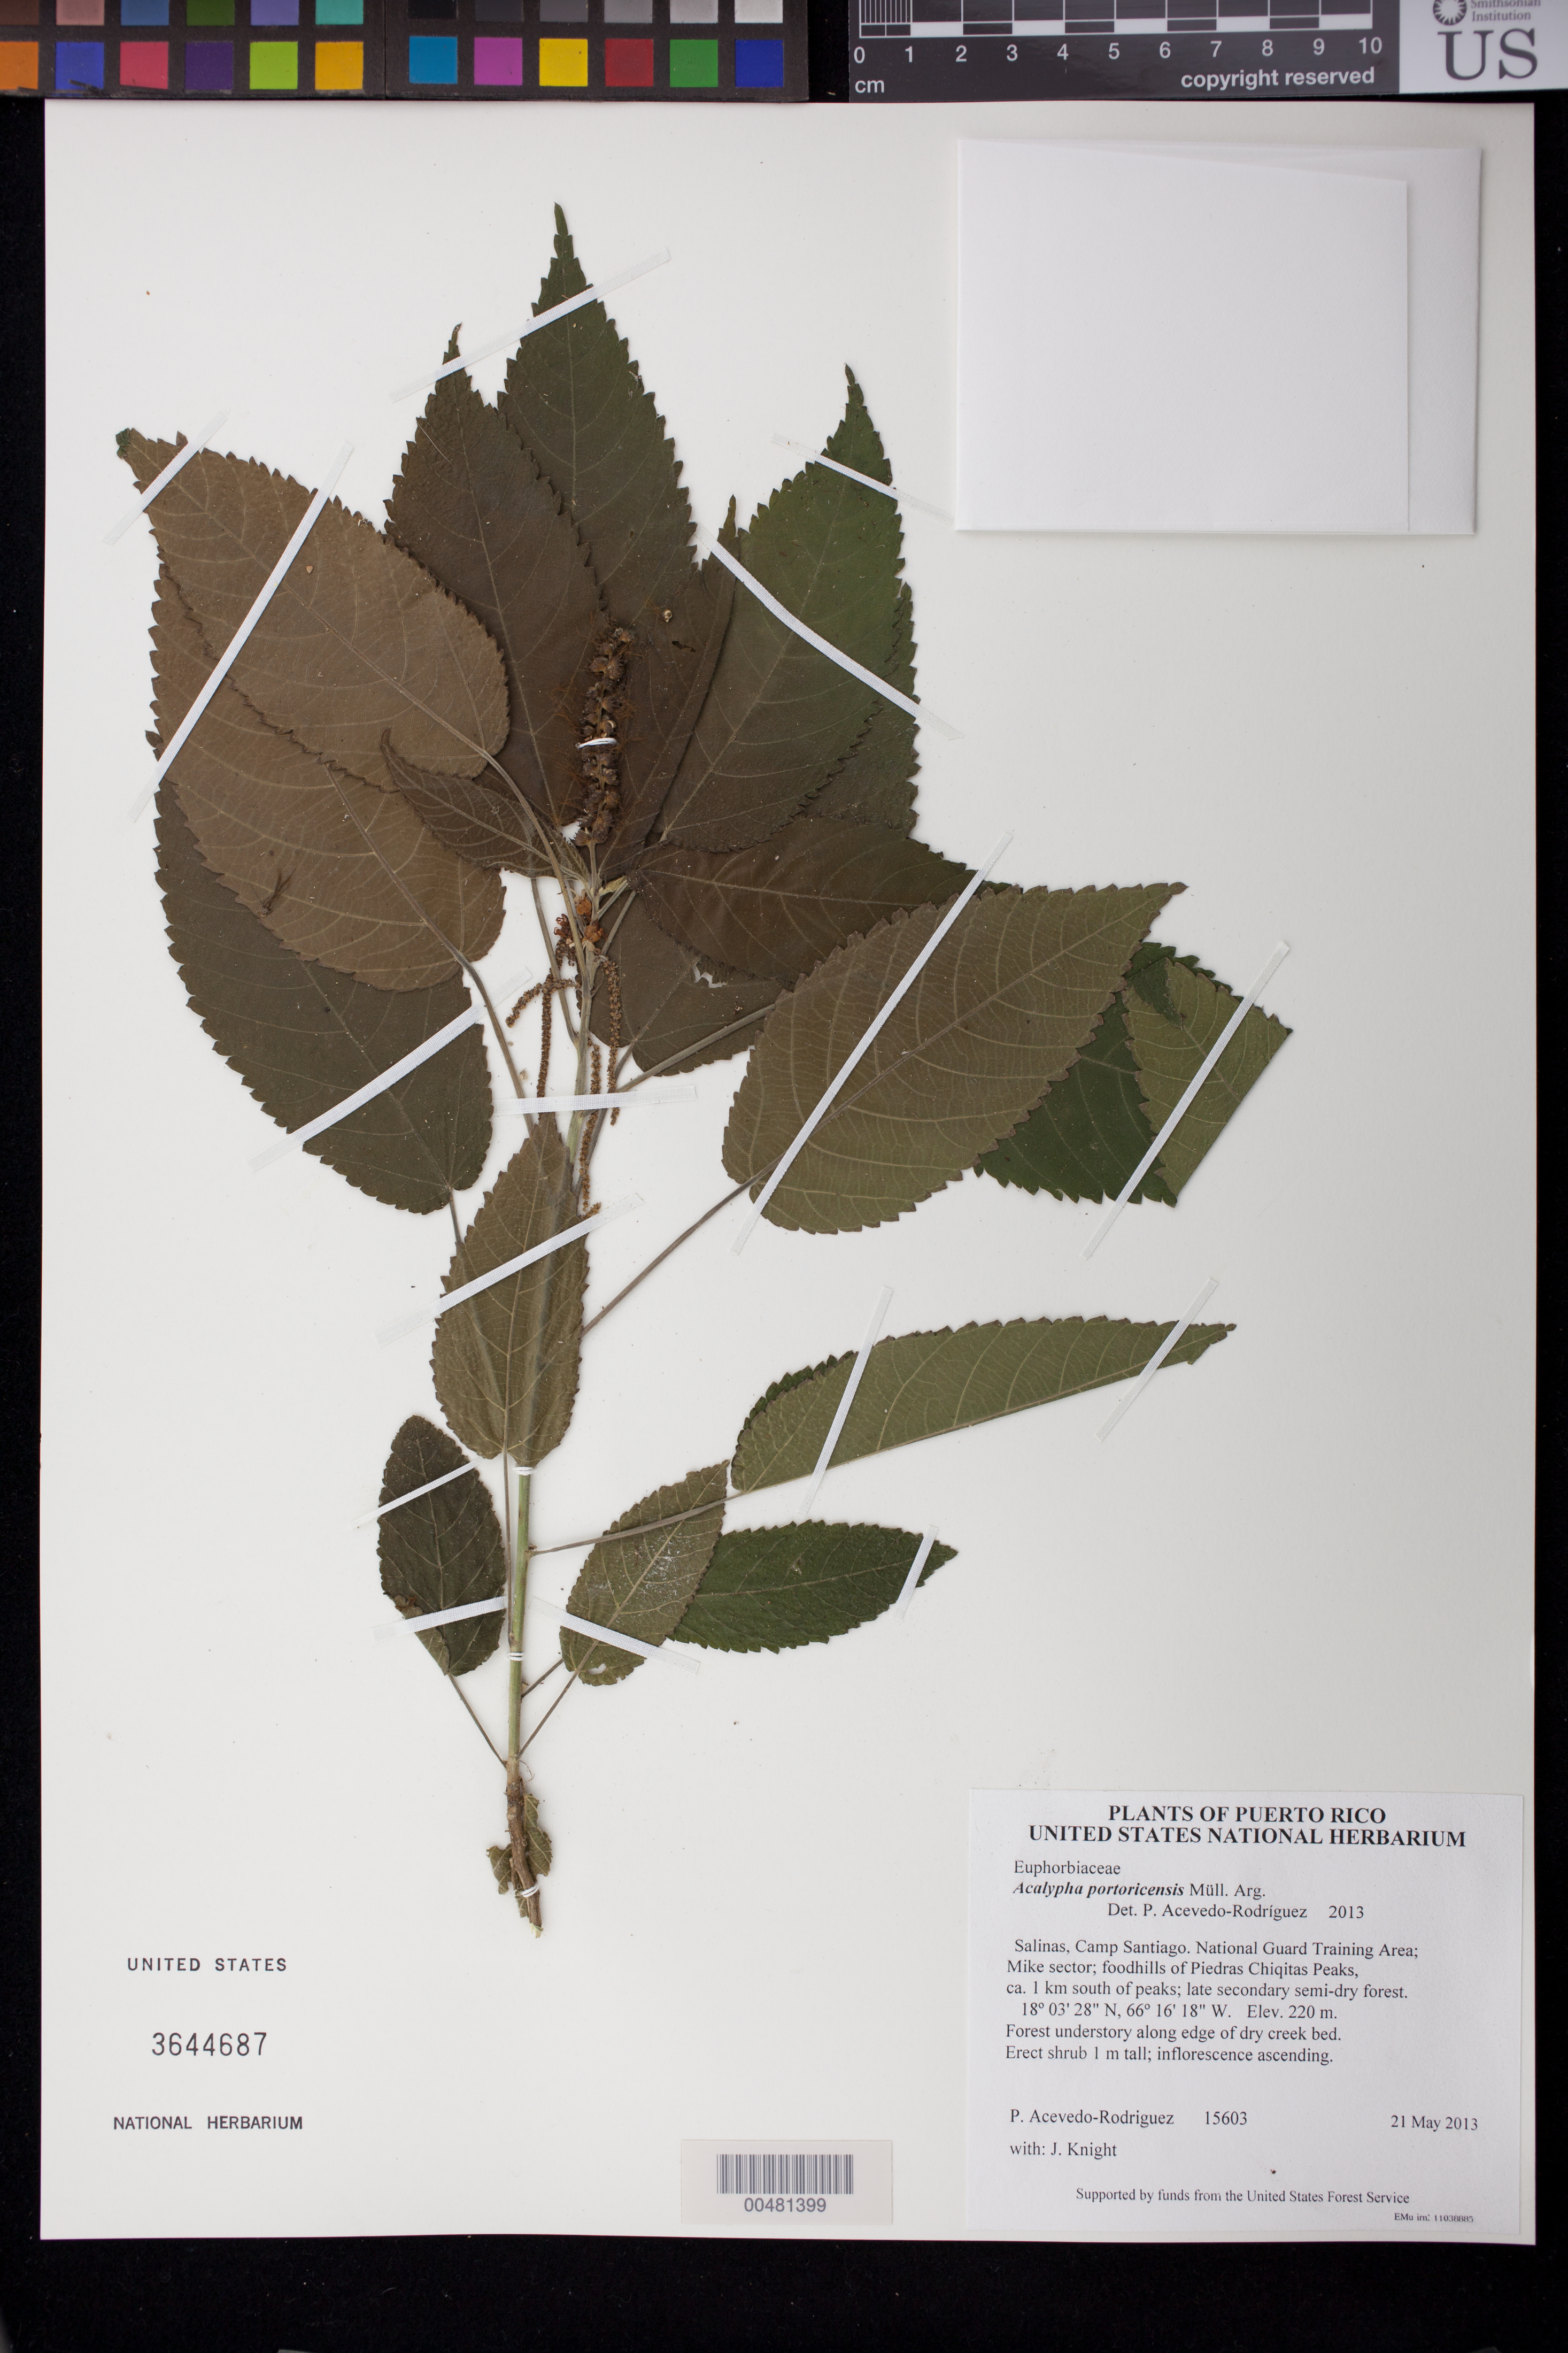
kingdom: Plantae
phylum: Tracheophyta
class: Magnoliopsida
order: Malpighiales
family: Euphorbiaceae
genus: Acalypha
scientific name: Acalypha portoricensis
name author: Müll. Arg.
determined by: Acevedo-Rodríguez, P., (BOT), Smithsonian Institution - National Museum of Natural History (UNITED STATES)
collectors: P. Acevedo-Rodr. & J. Knight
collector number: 15603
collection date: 2013-05-21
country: Puerto Rico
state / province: Salinas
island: Puerto Rico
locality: Camp Santiago. National Guard Training Area; Mike sector; foodhills of Piedras Chiqitas Peaks, ca. 1 km south of peaks; late secondary semi-dry forest.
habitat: Forest understory along edge of dry creek bed.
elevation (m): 220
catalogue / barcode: US 3644687